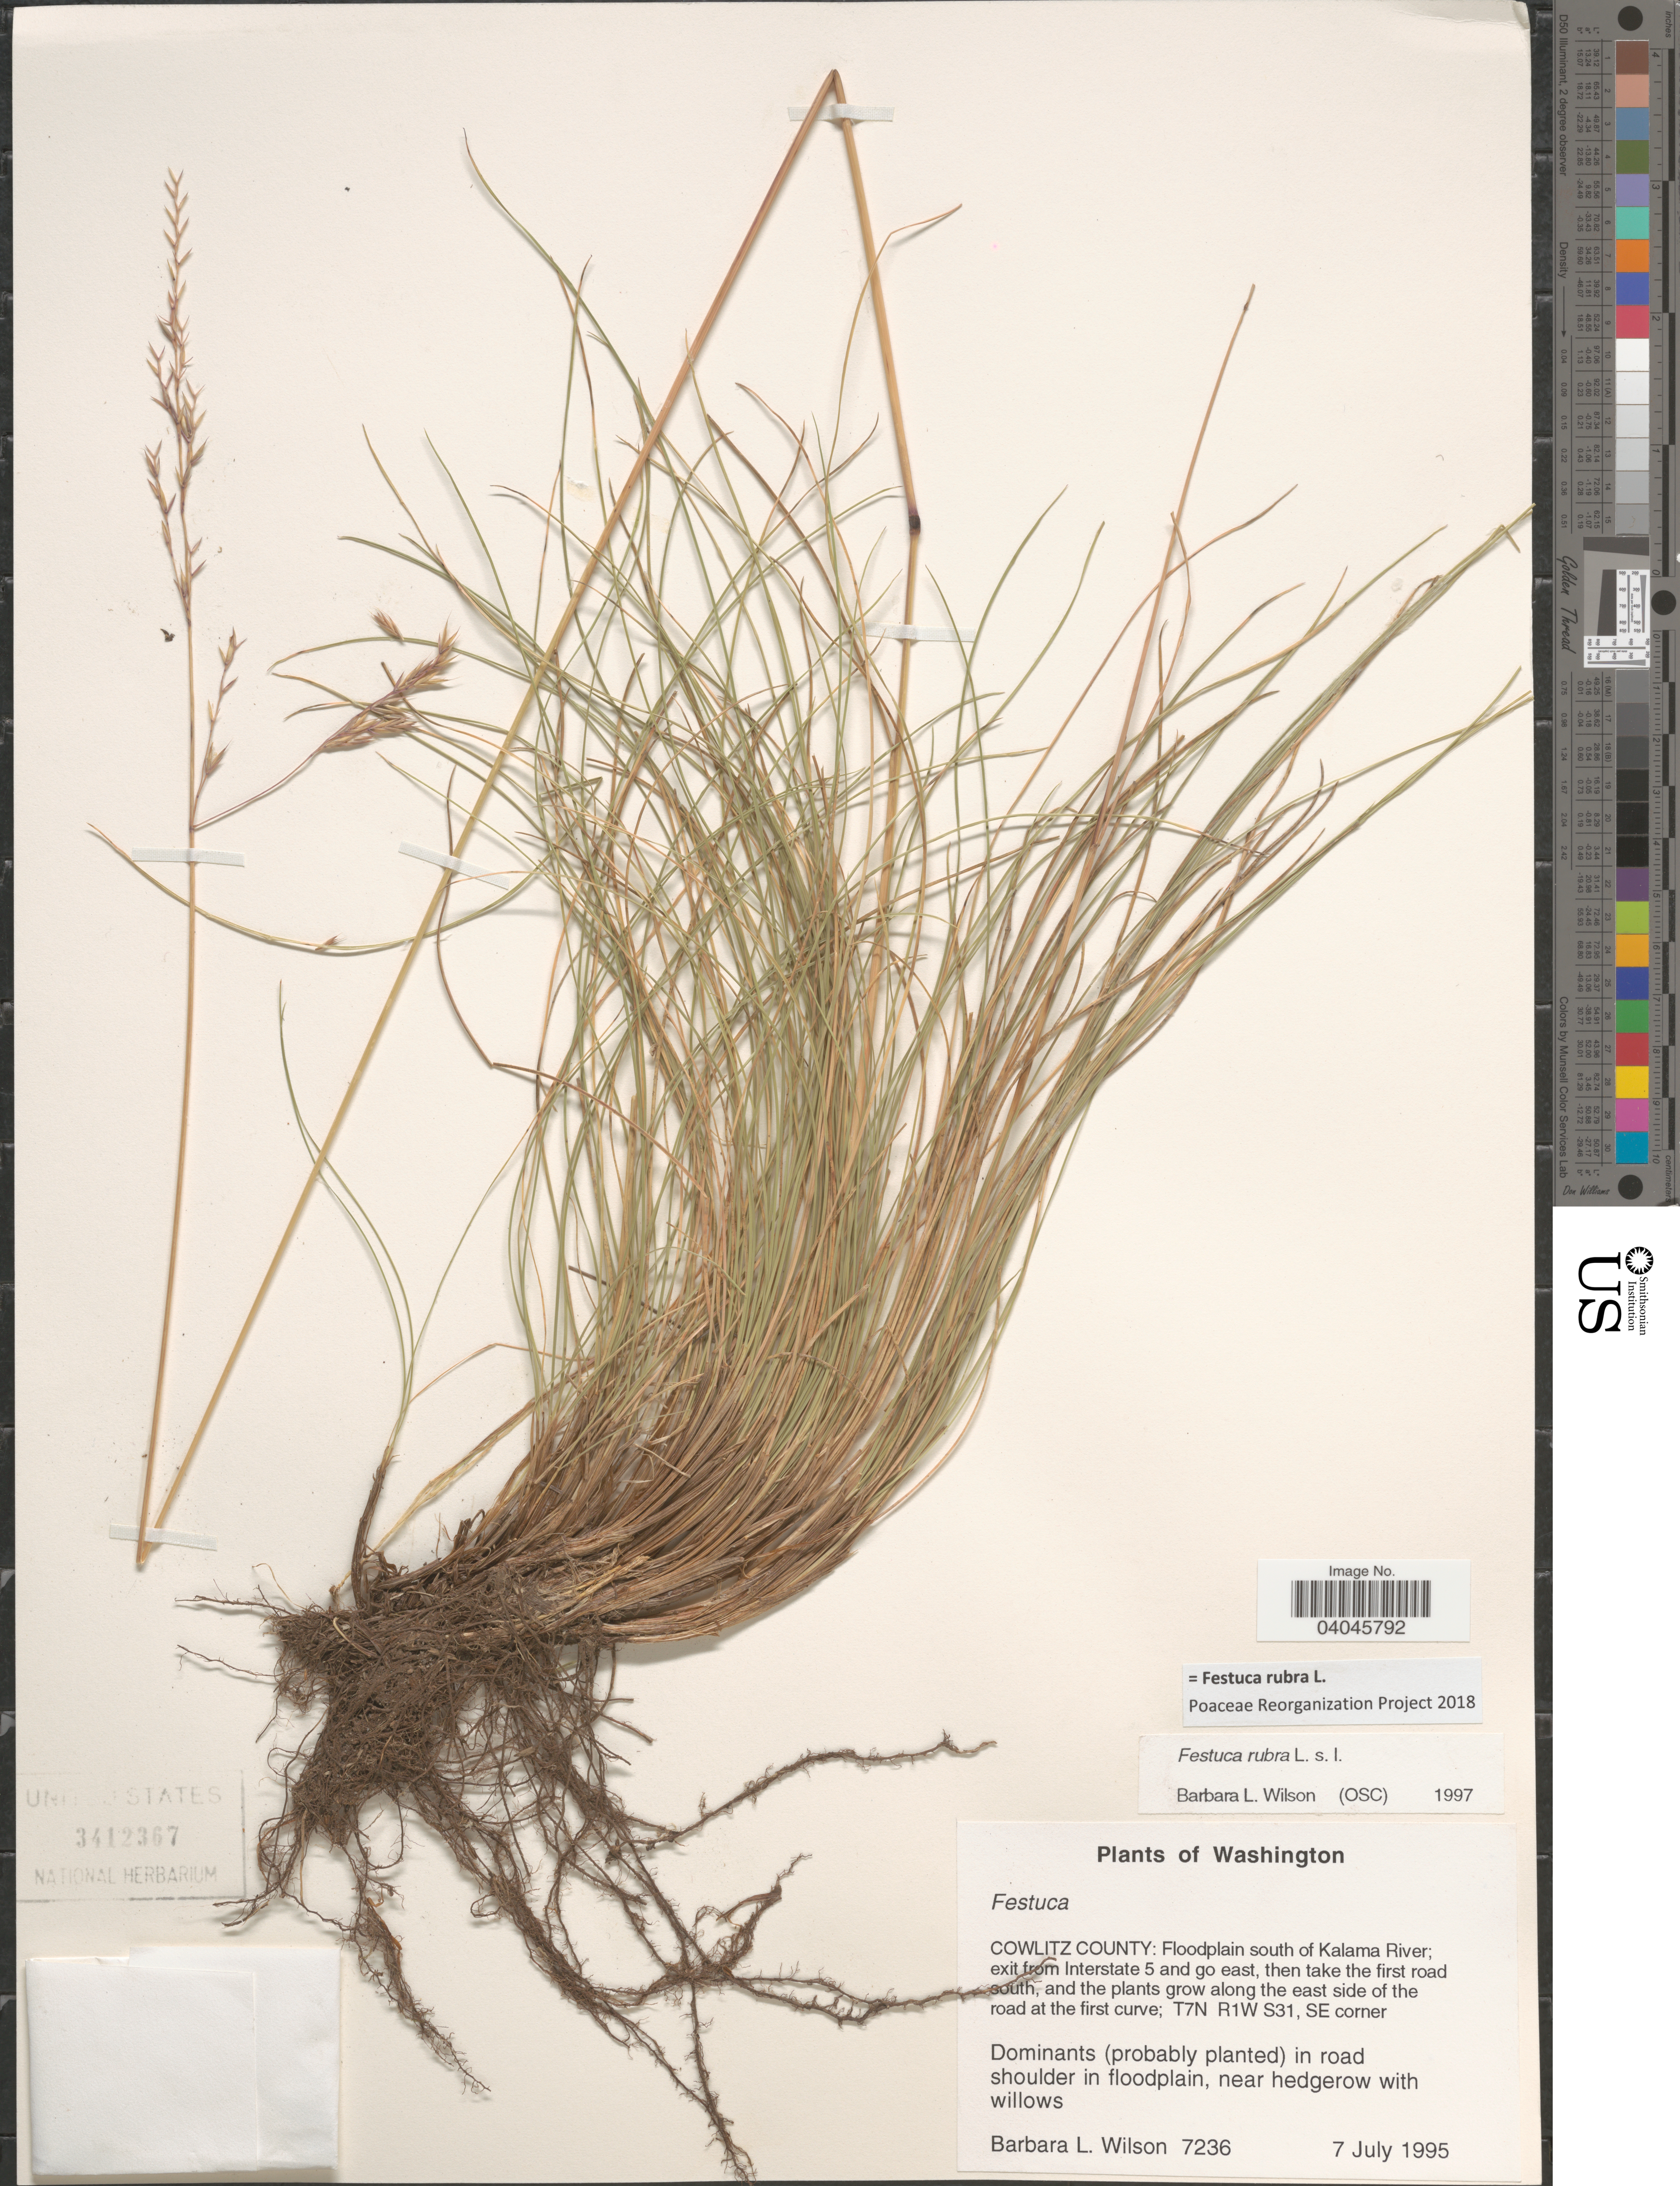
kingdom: Plantae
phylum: Tracheophyta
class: Liliopsida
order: Poales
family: Poaceae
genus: Festuca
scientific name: Festuca rubra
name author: L.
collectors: B. L. Wilson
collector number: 7236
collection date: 1995-07-07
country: United States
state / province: Washington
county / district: Cowlitz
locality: Cowlitz County: Floodplain south of Kalama River; exit from Interstate 5 and go east, then take the first road south, and the plants grow along the east side of the road at the first curve; T7N R1W S31, SE corner.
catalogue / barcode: US 3412367